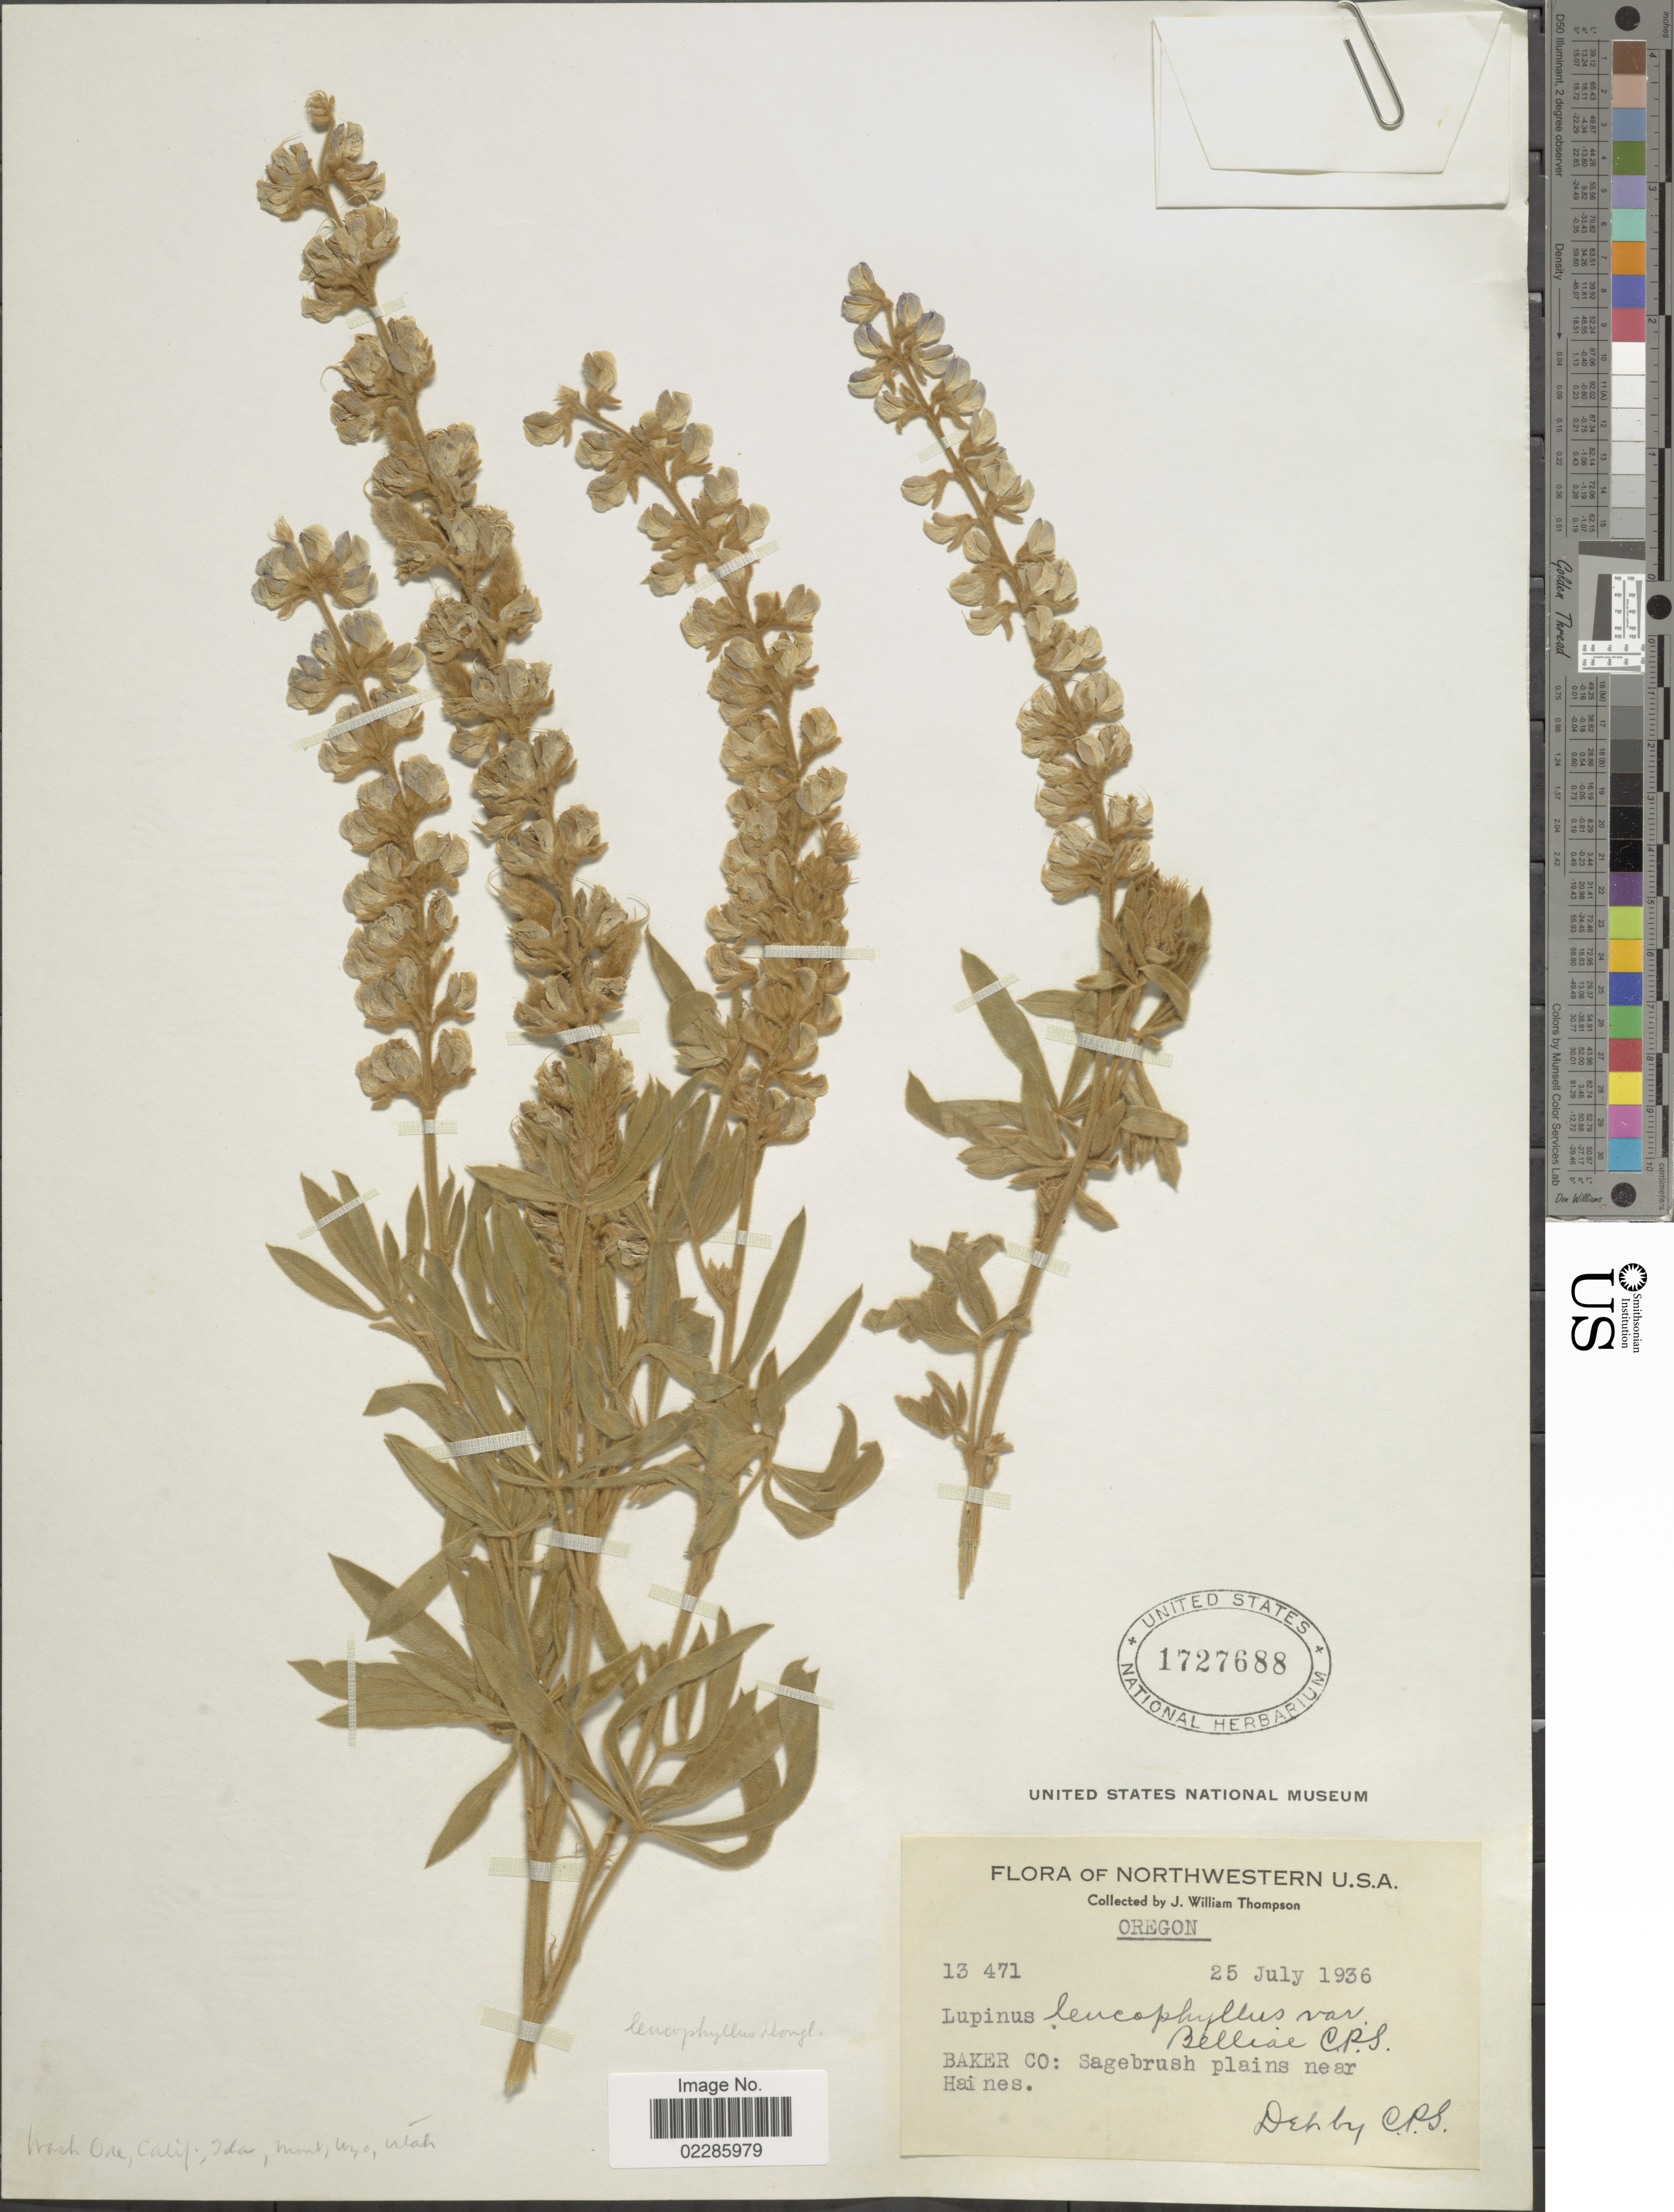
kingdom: Plantae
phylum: Tracheophyta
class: Magnoliopsida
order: Fabales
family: Fabaceae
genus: Lupinus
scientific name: Lupinus leucophyllus var. belliae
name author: C.P. Sm.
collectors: J. W. Thompson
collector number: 13471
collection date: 1935-07-25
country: United States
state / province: Oregon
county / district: Baker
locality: Northwestern U. S.A. Baker Co: Sagebrush plains near Haines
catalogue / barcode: US 1727688